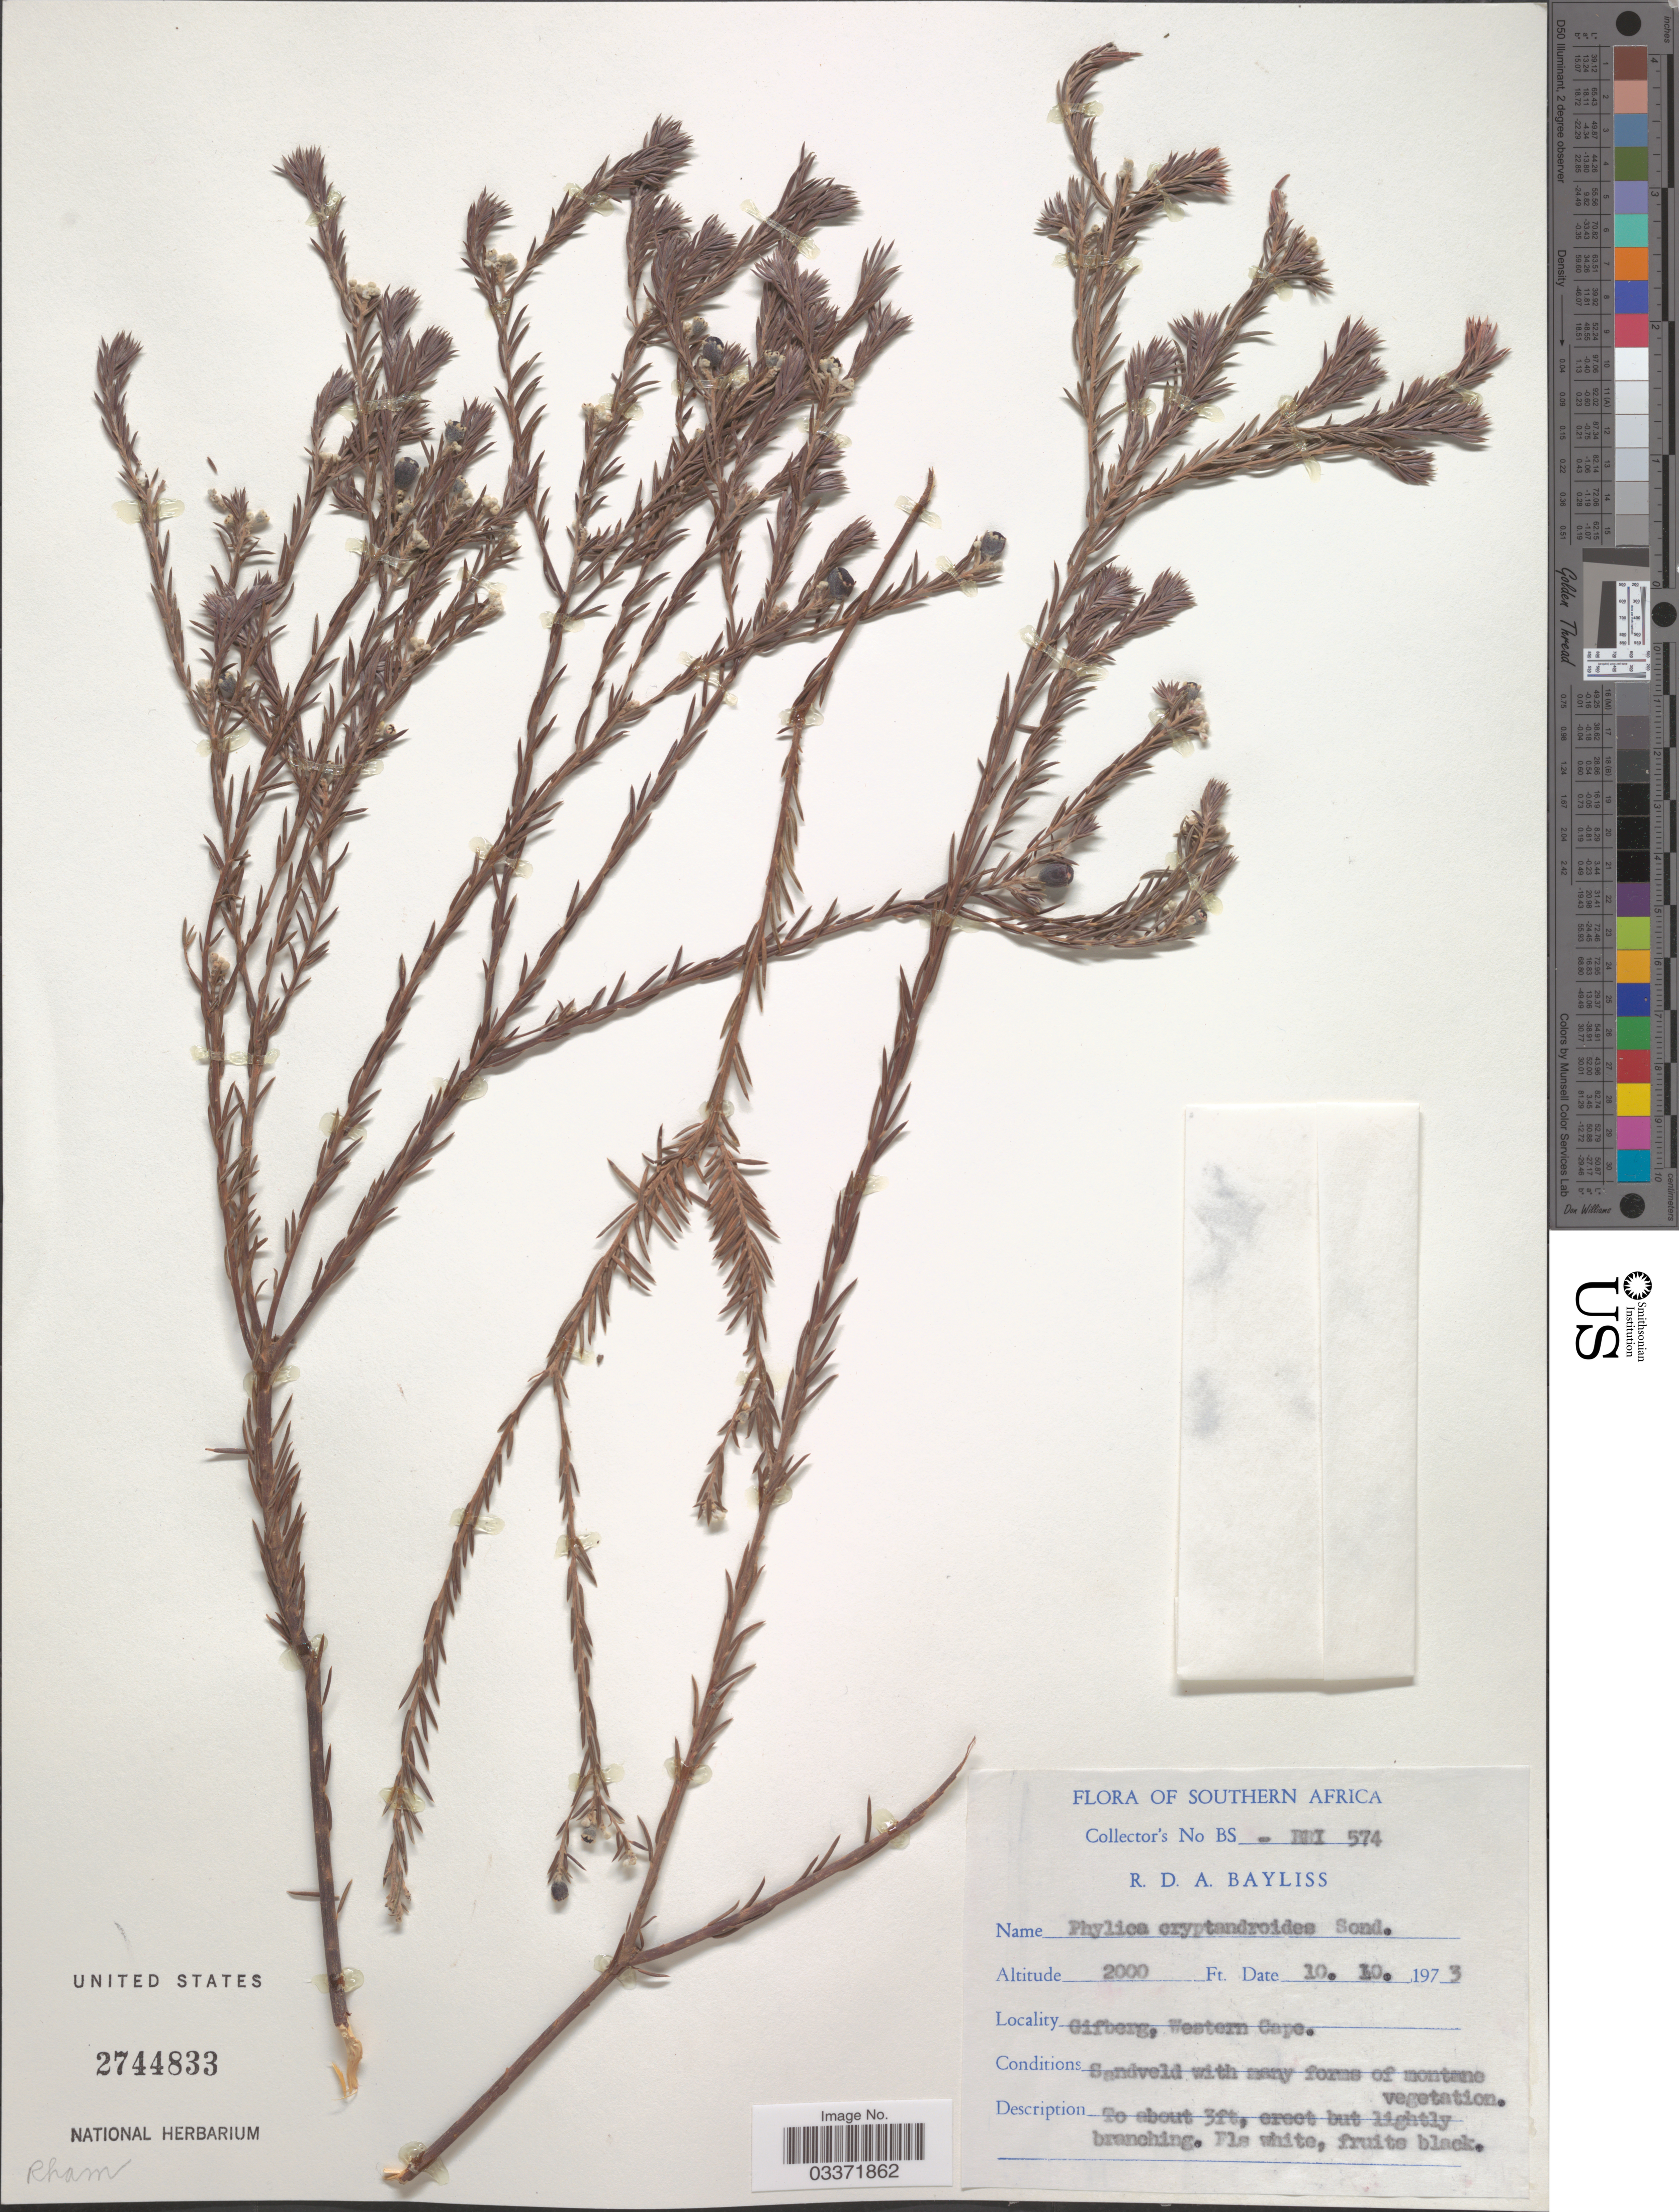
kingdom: Plantae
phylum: Tracheophyta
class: Magnoliopsida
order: Rosales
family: Rhamnaceae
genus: Phylica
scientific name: Phylica cryptandroides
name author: Sond.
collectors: R. Bayliss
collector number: BBI574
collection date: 1973-10-10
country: South Africa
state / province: Western Cape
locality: Southern Africa, Gifberg, Western Cape.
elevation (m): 610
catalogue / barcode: US 2744833